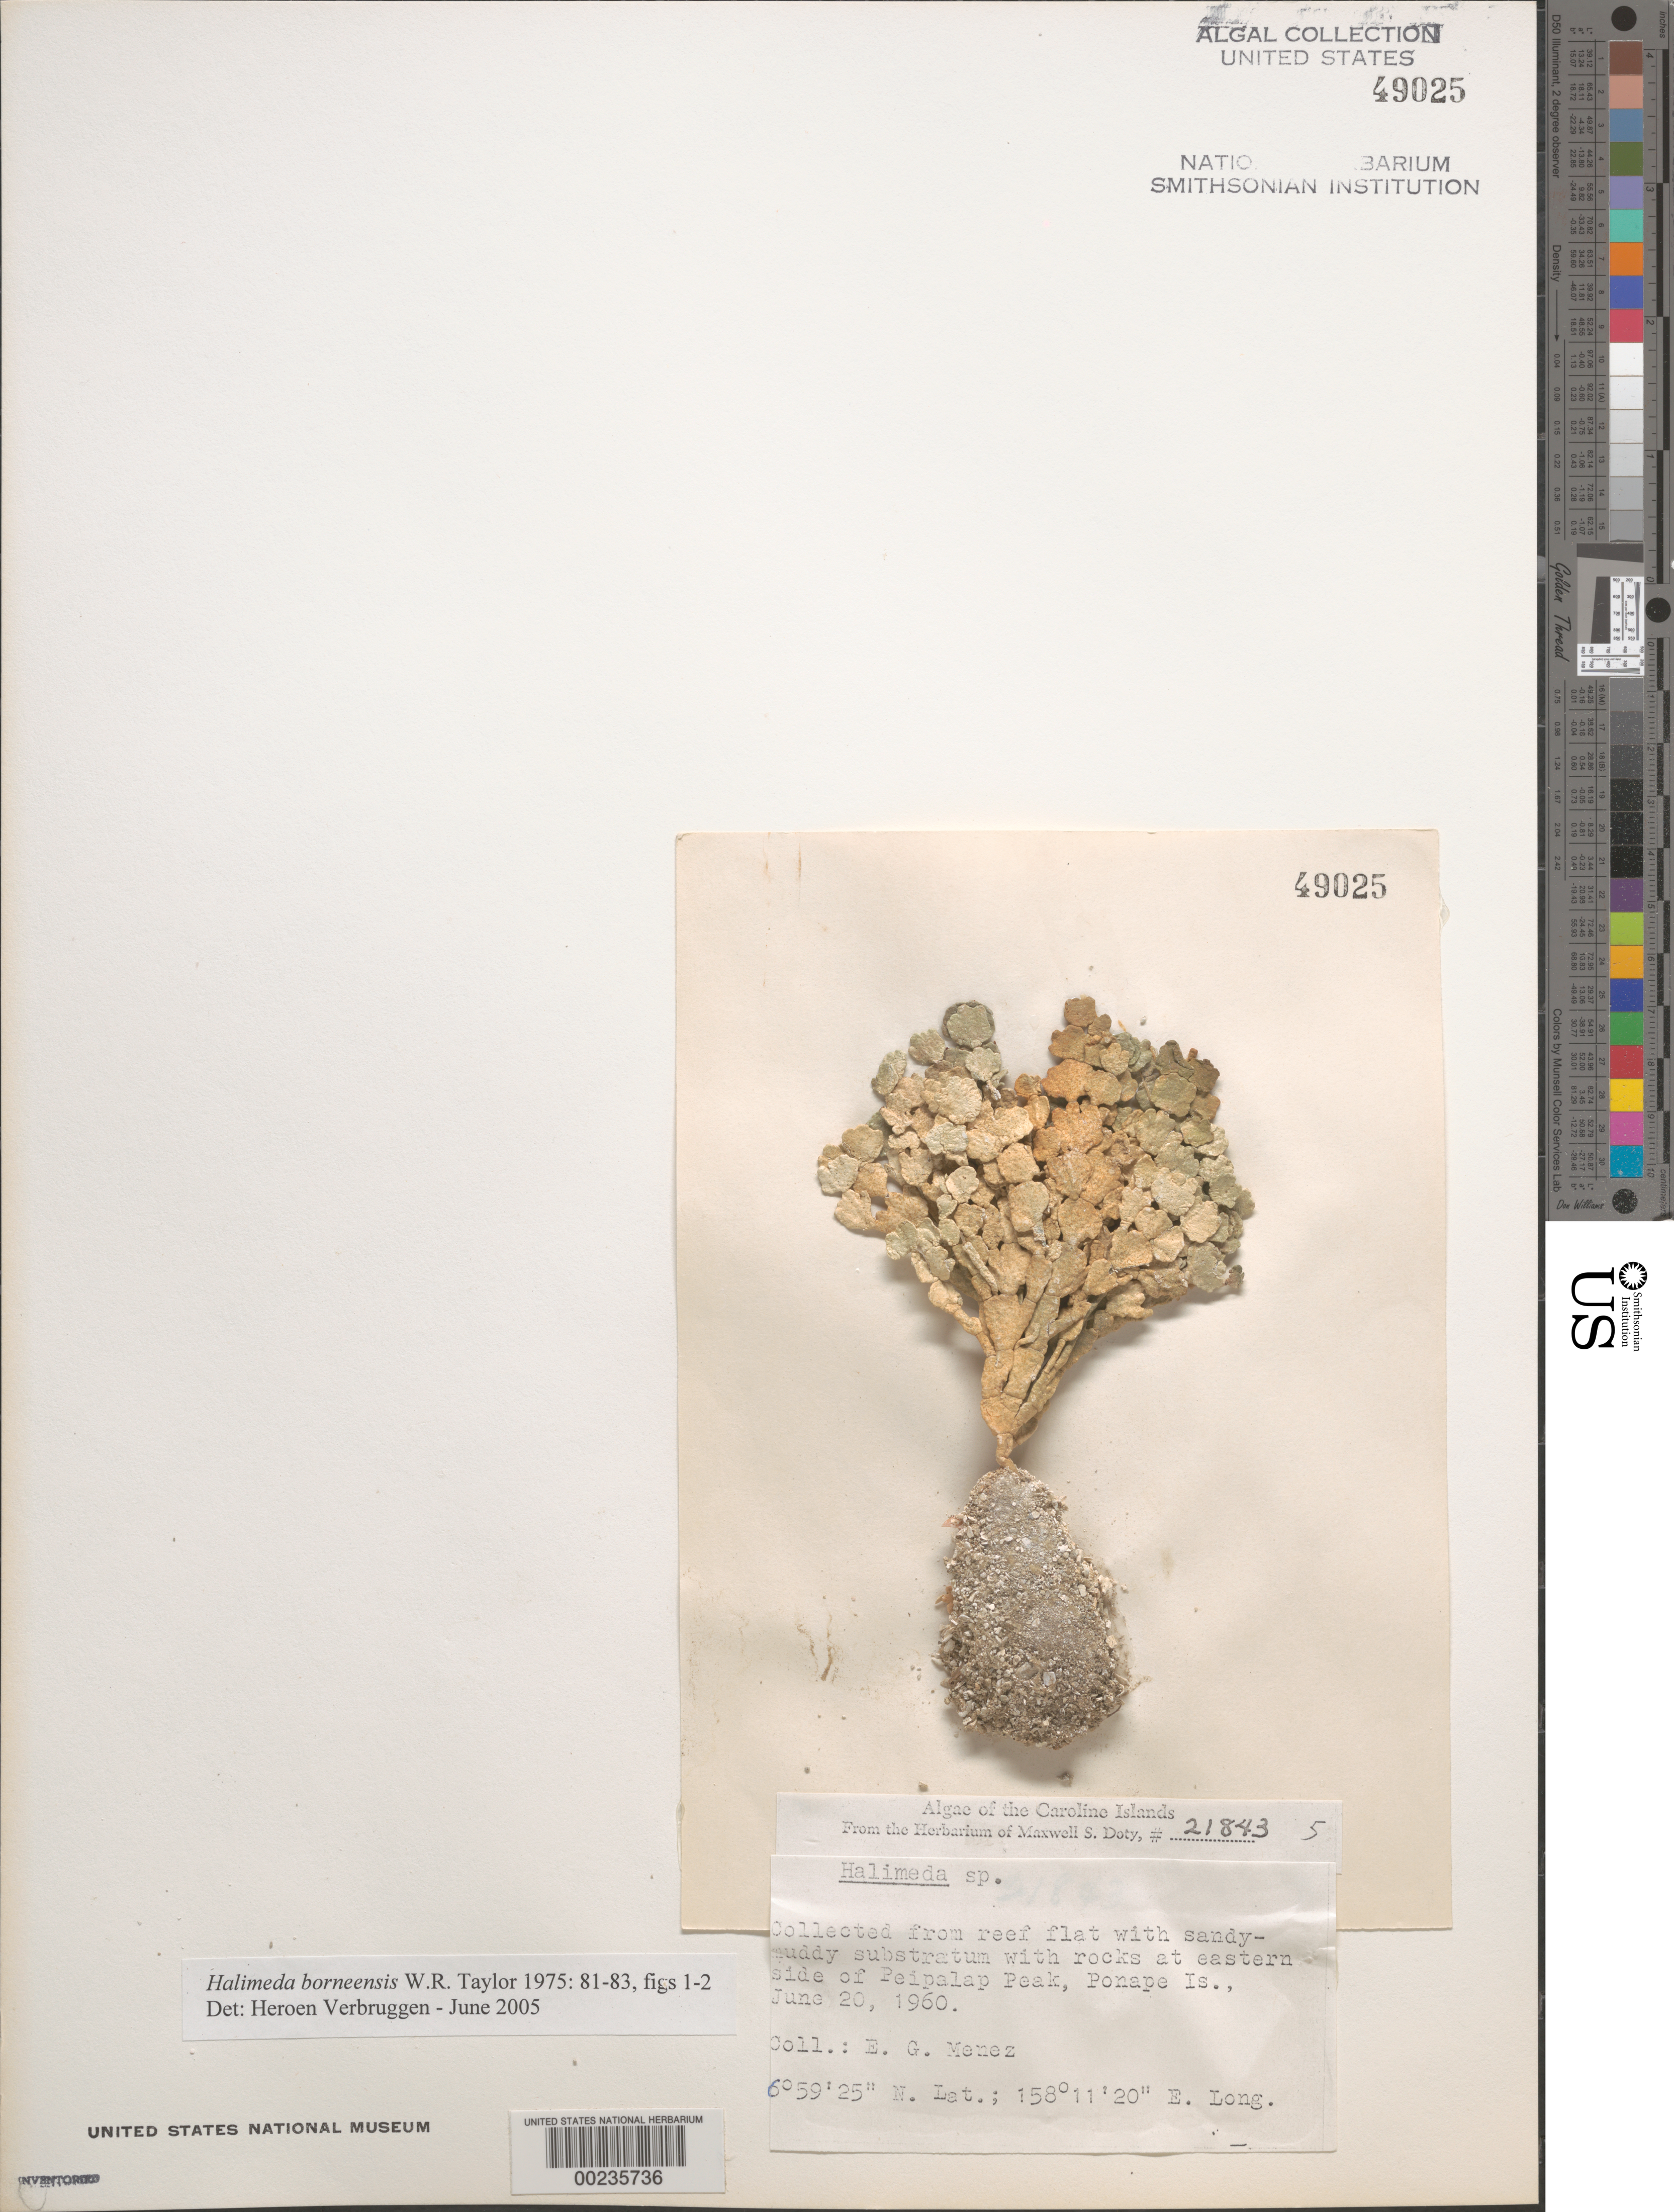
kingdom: Plantae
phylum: Chlorophyta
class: Ulvophyceae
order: Bryopsidales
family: Halimedaceae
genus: Halimeda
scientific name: Halimeda borneensis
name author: W.R. Taylor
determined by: Verbruggen, H.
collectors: Meñez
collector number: MSD 21843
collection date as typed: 20 Jun 1960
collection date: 1960-06-20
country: Micronesia, Federated States of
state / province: Pohnpei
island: Pohnpei [Ponape]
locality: Peipalap Peak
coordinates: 6 59' 25" N, 158 11' 20" E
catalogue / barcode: US 49025